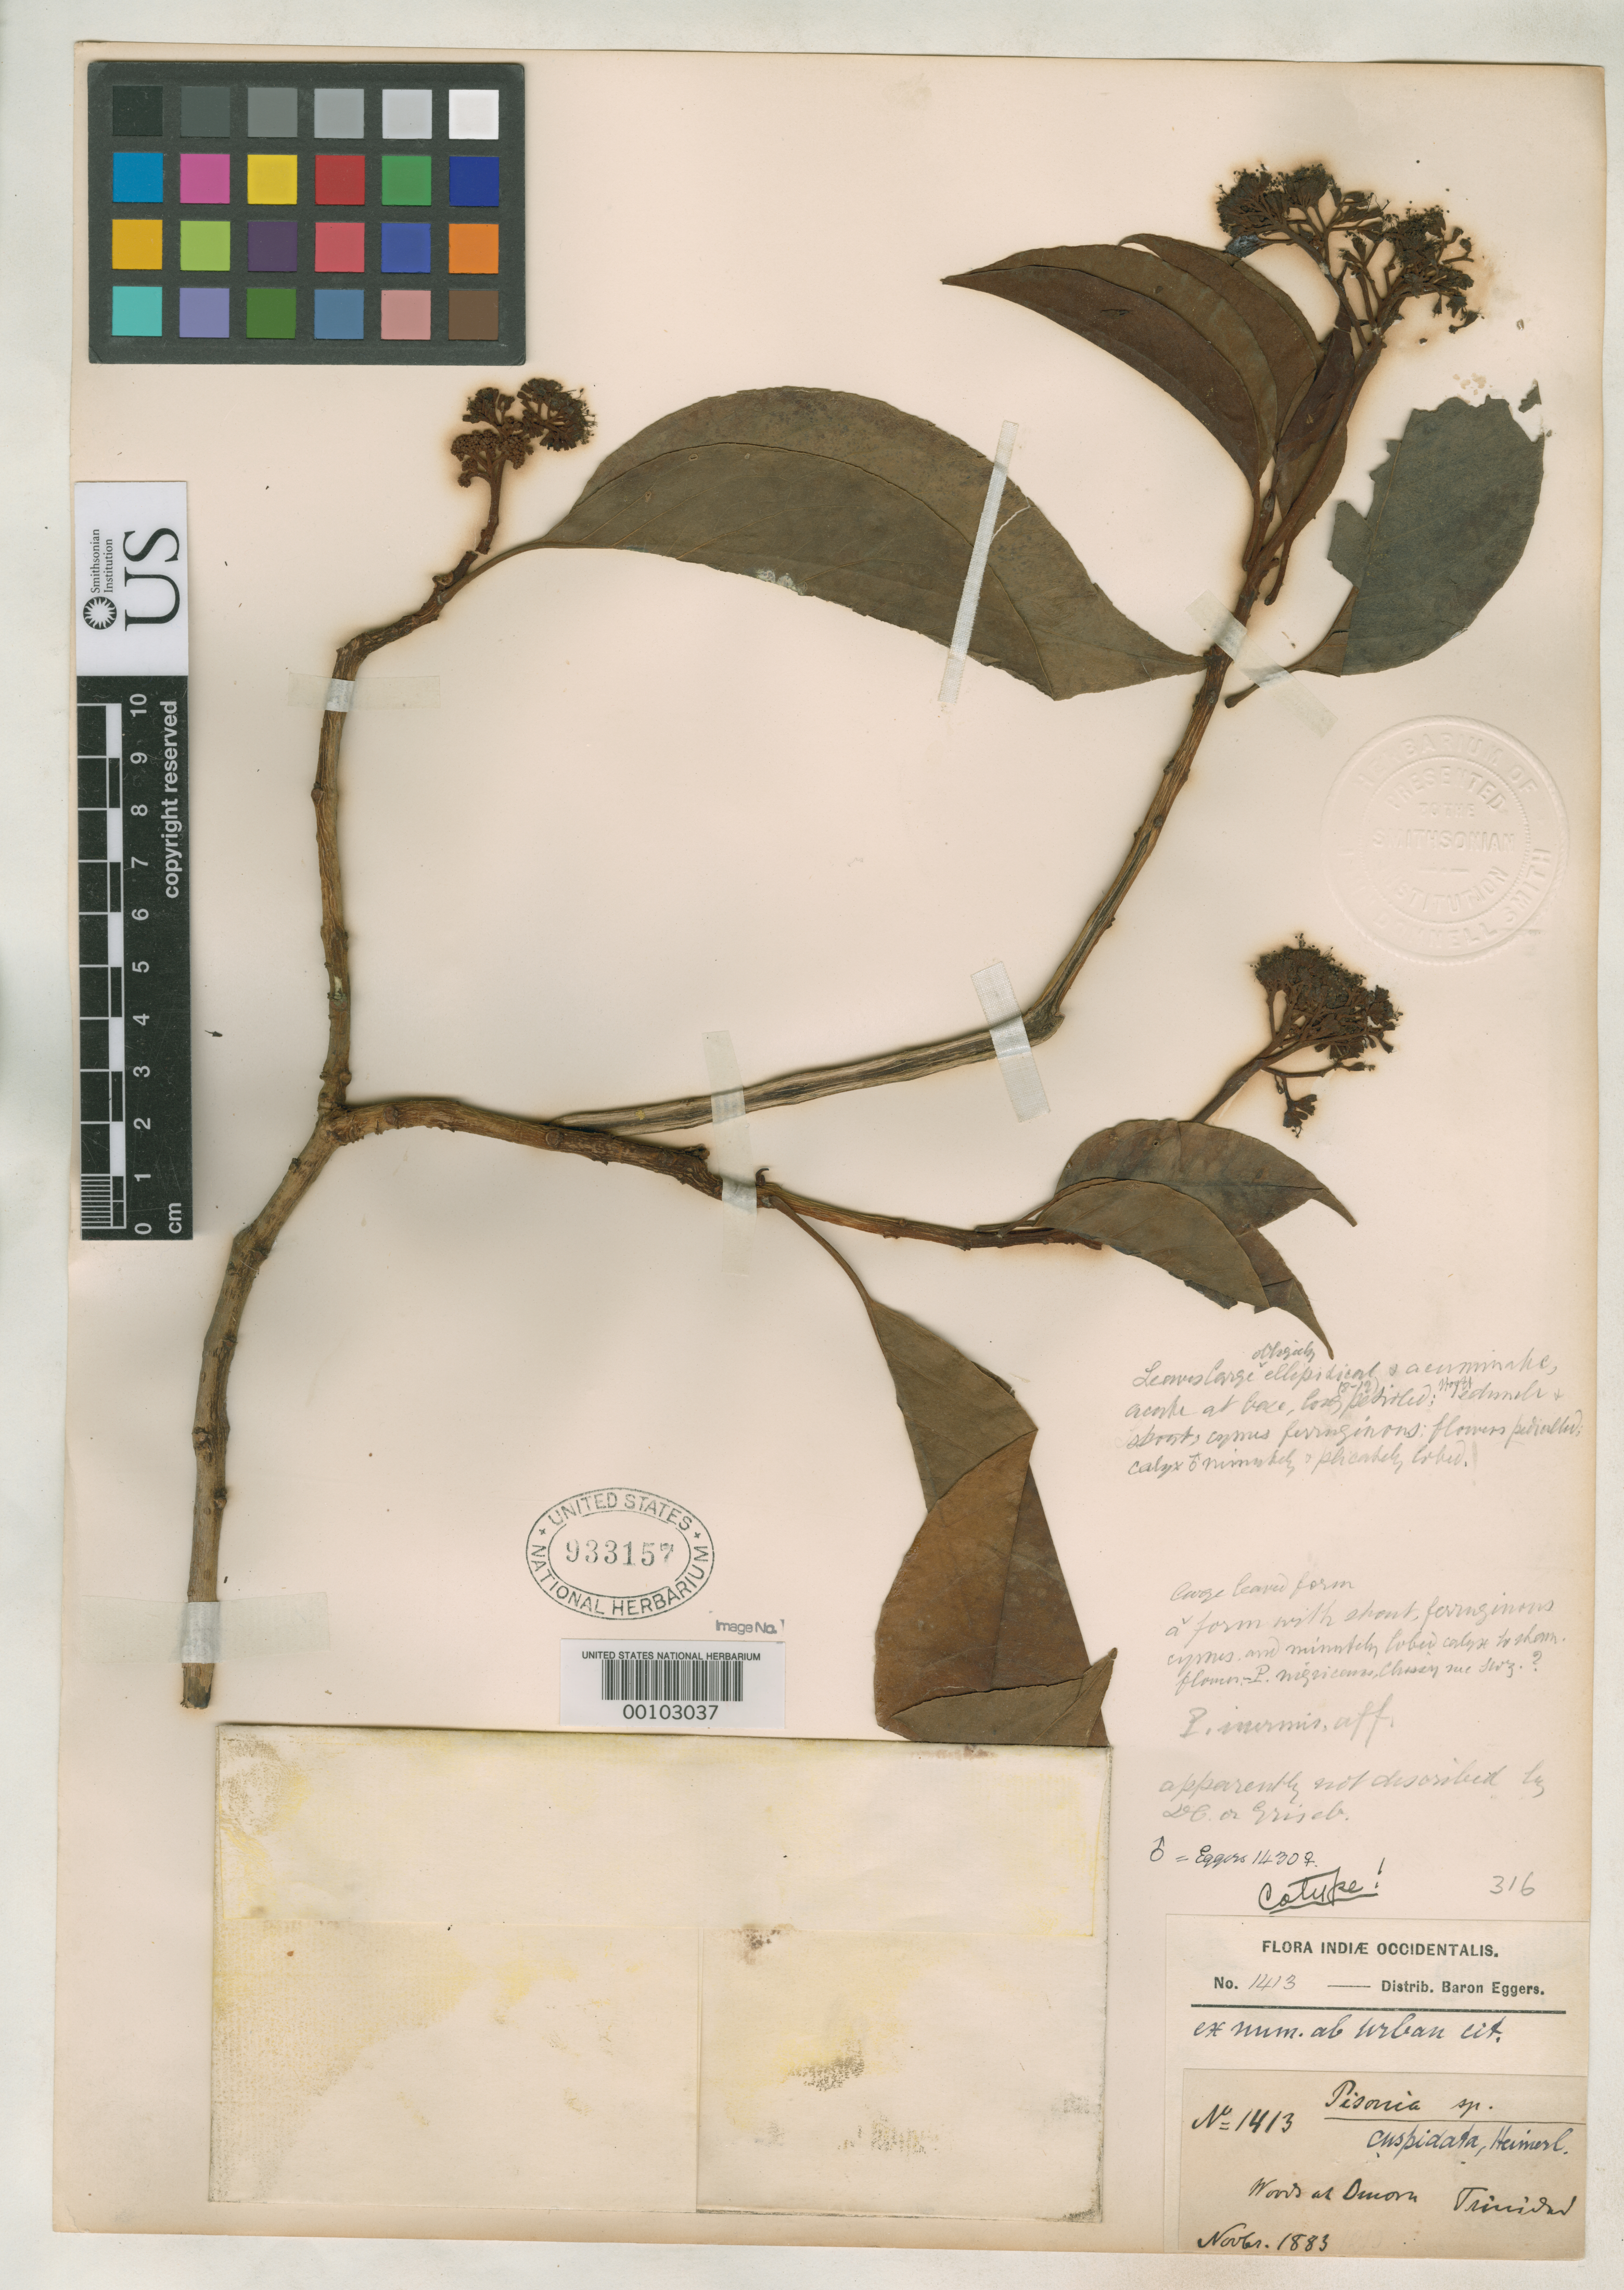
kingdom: Plantae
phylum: Tracheophyta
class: Magnoliopsida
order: Caryophyllales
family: Nyctaginaceae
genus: Pisonia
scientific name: Pisonia cuspidata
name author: Heimerl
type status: Isosyntype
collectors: H. F. A. von Eggers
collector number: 14130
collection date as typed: Nov 1883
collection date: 1883-11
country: Trinidad and Tobago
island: Trinidad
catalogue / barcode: US 933157